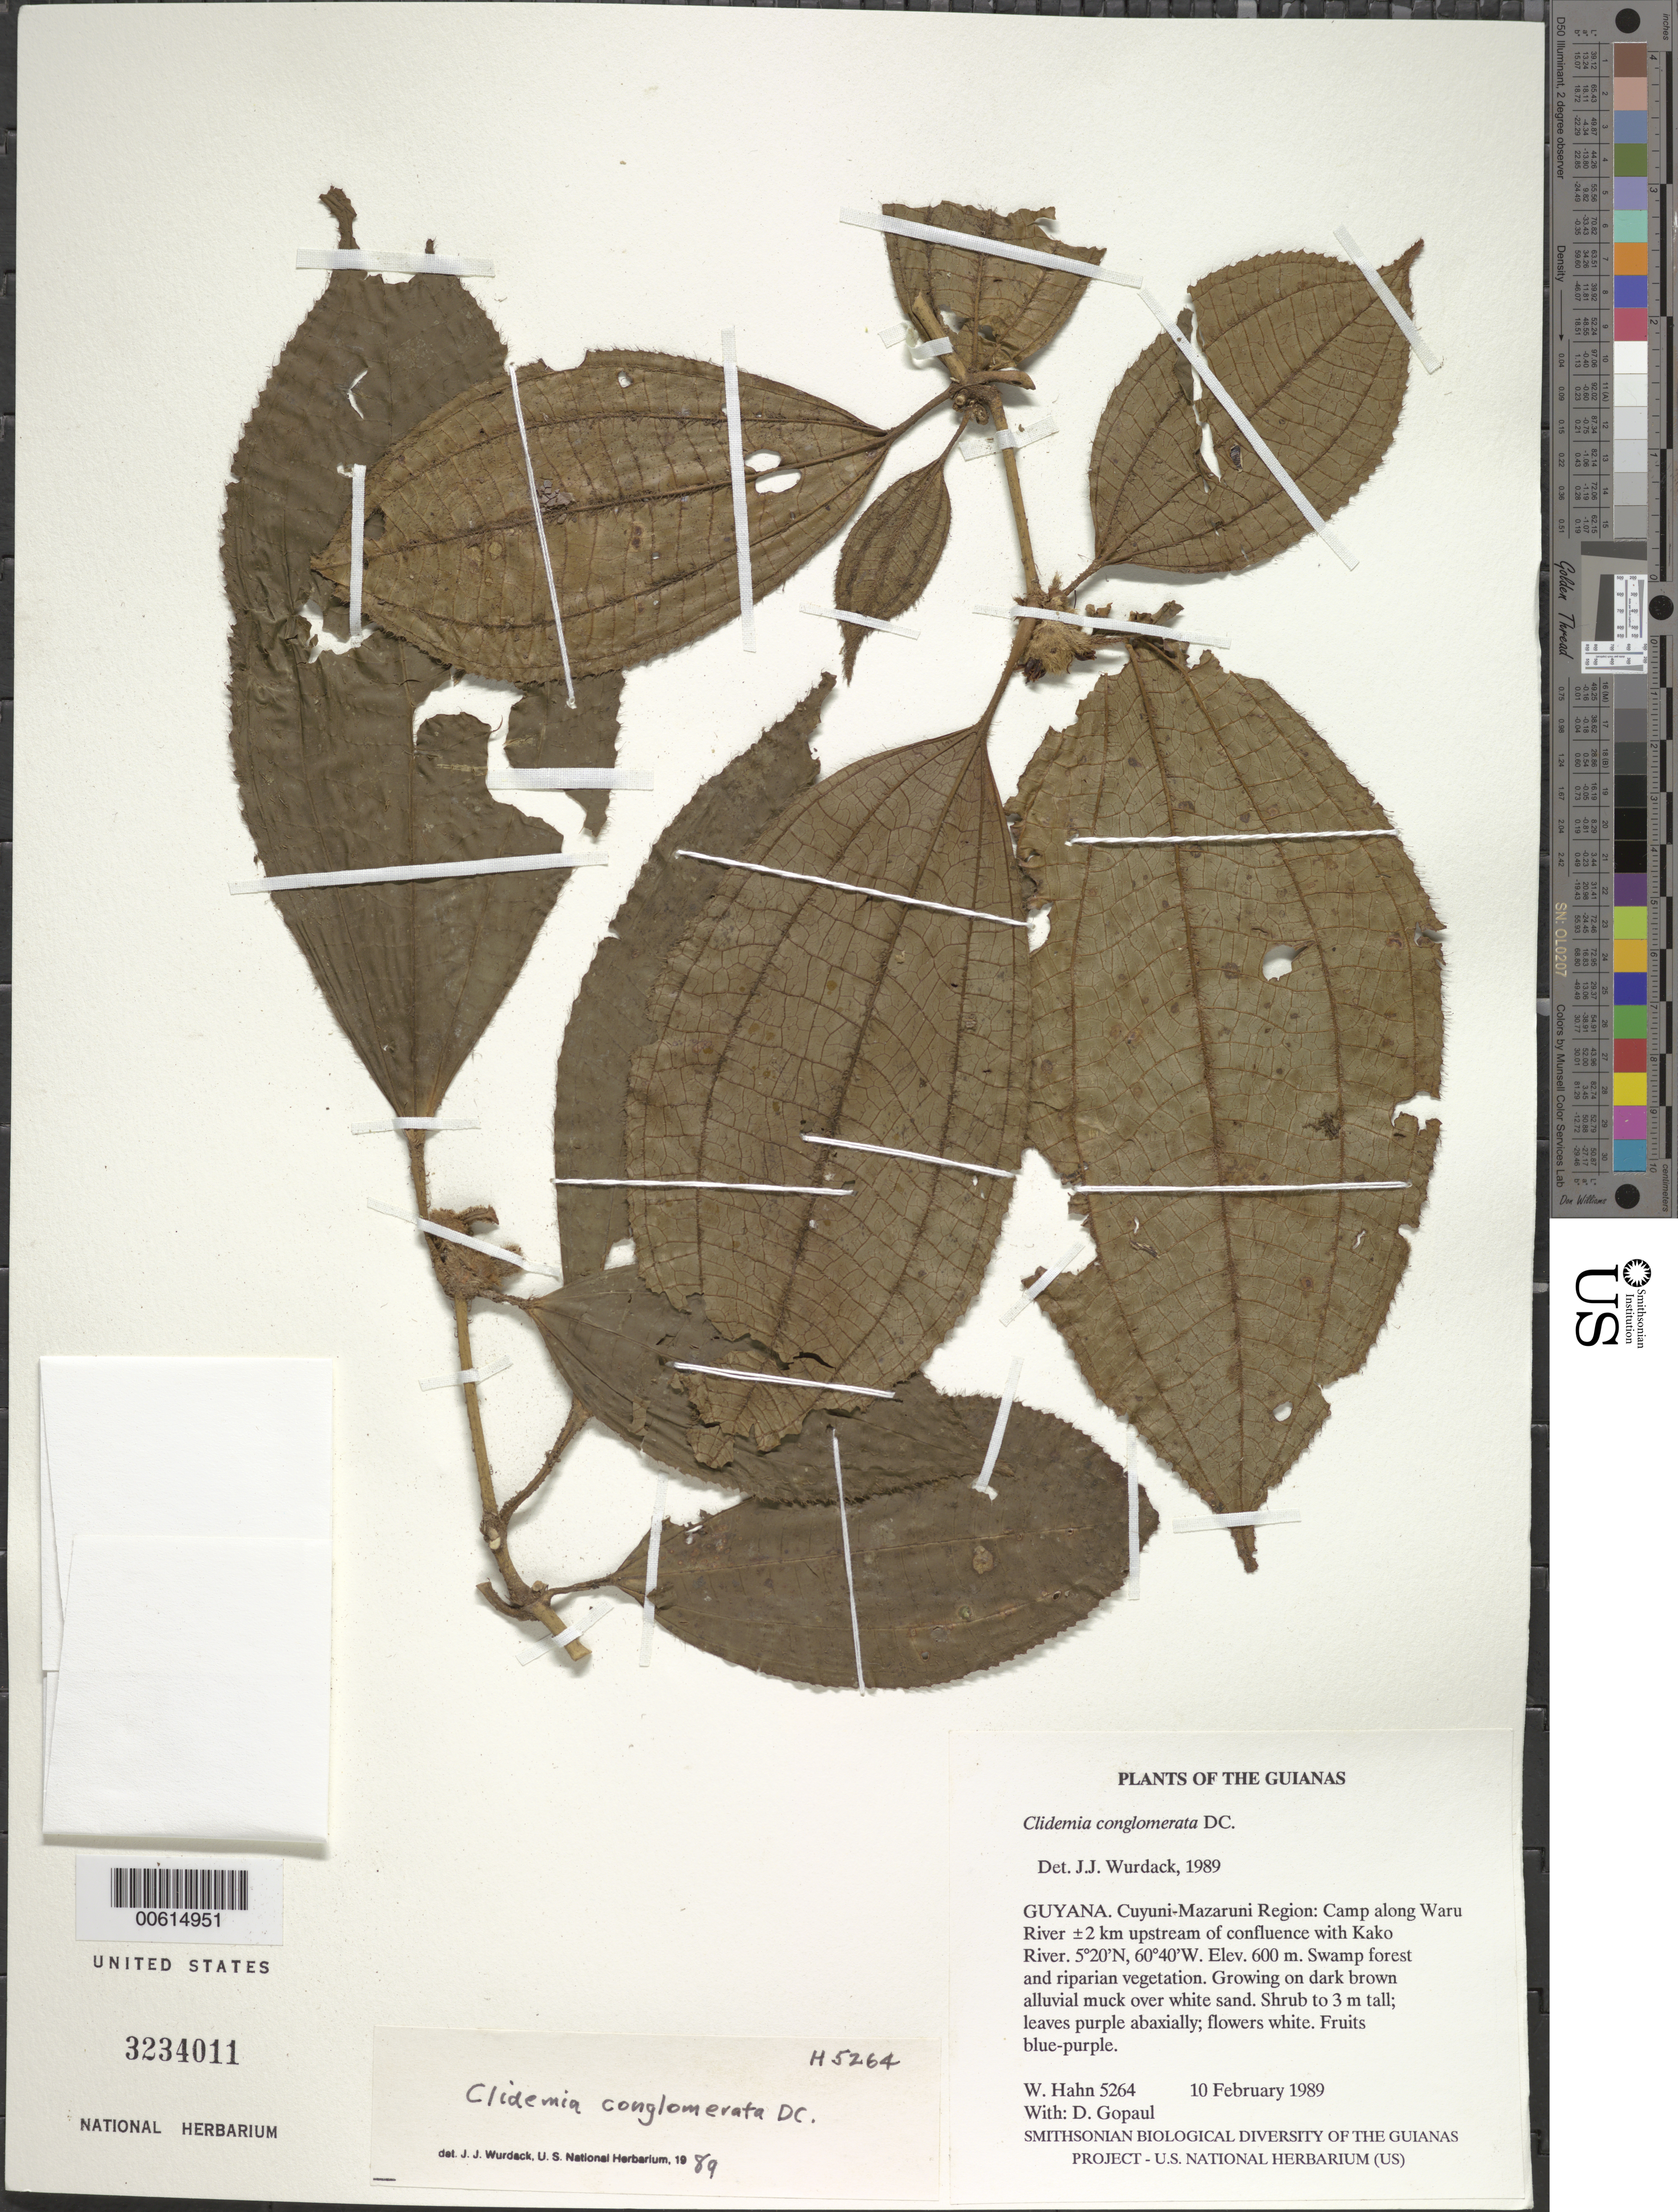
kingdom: Plantae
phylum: Tracheophyta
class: Magnoliopsida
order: Myrtales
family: Melastomataceae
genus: Clidemia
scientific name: Clidemia conglomerata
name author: DC.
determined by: Wurdack, John J., (US), US (UNITED STATES)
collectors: W. Hahn & D. Gopaul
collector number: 5264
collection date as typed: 10 February 1989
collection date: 1989-02-10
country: Guyana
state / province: Cuyuni-Mazaruni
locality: Camp along Waruma River ±2 km upstream of confluence with Kako River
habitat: Swamp forest and Riparian vegetation Growing on dark brown alluvial muck over white sand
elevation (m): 600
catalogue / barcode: US 3234011